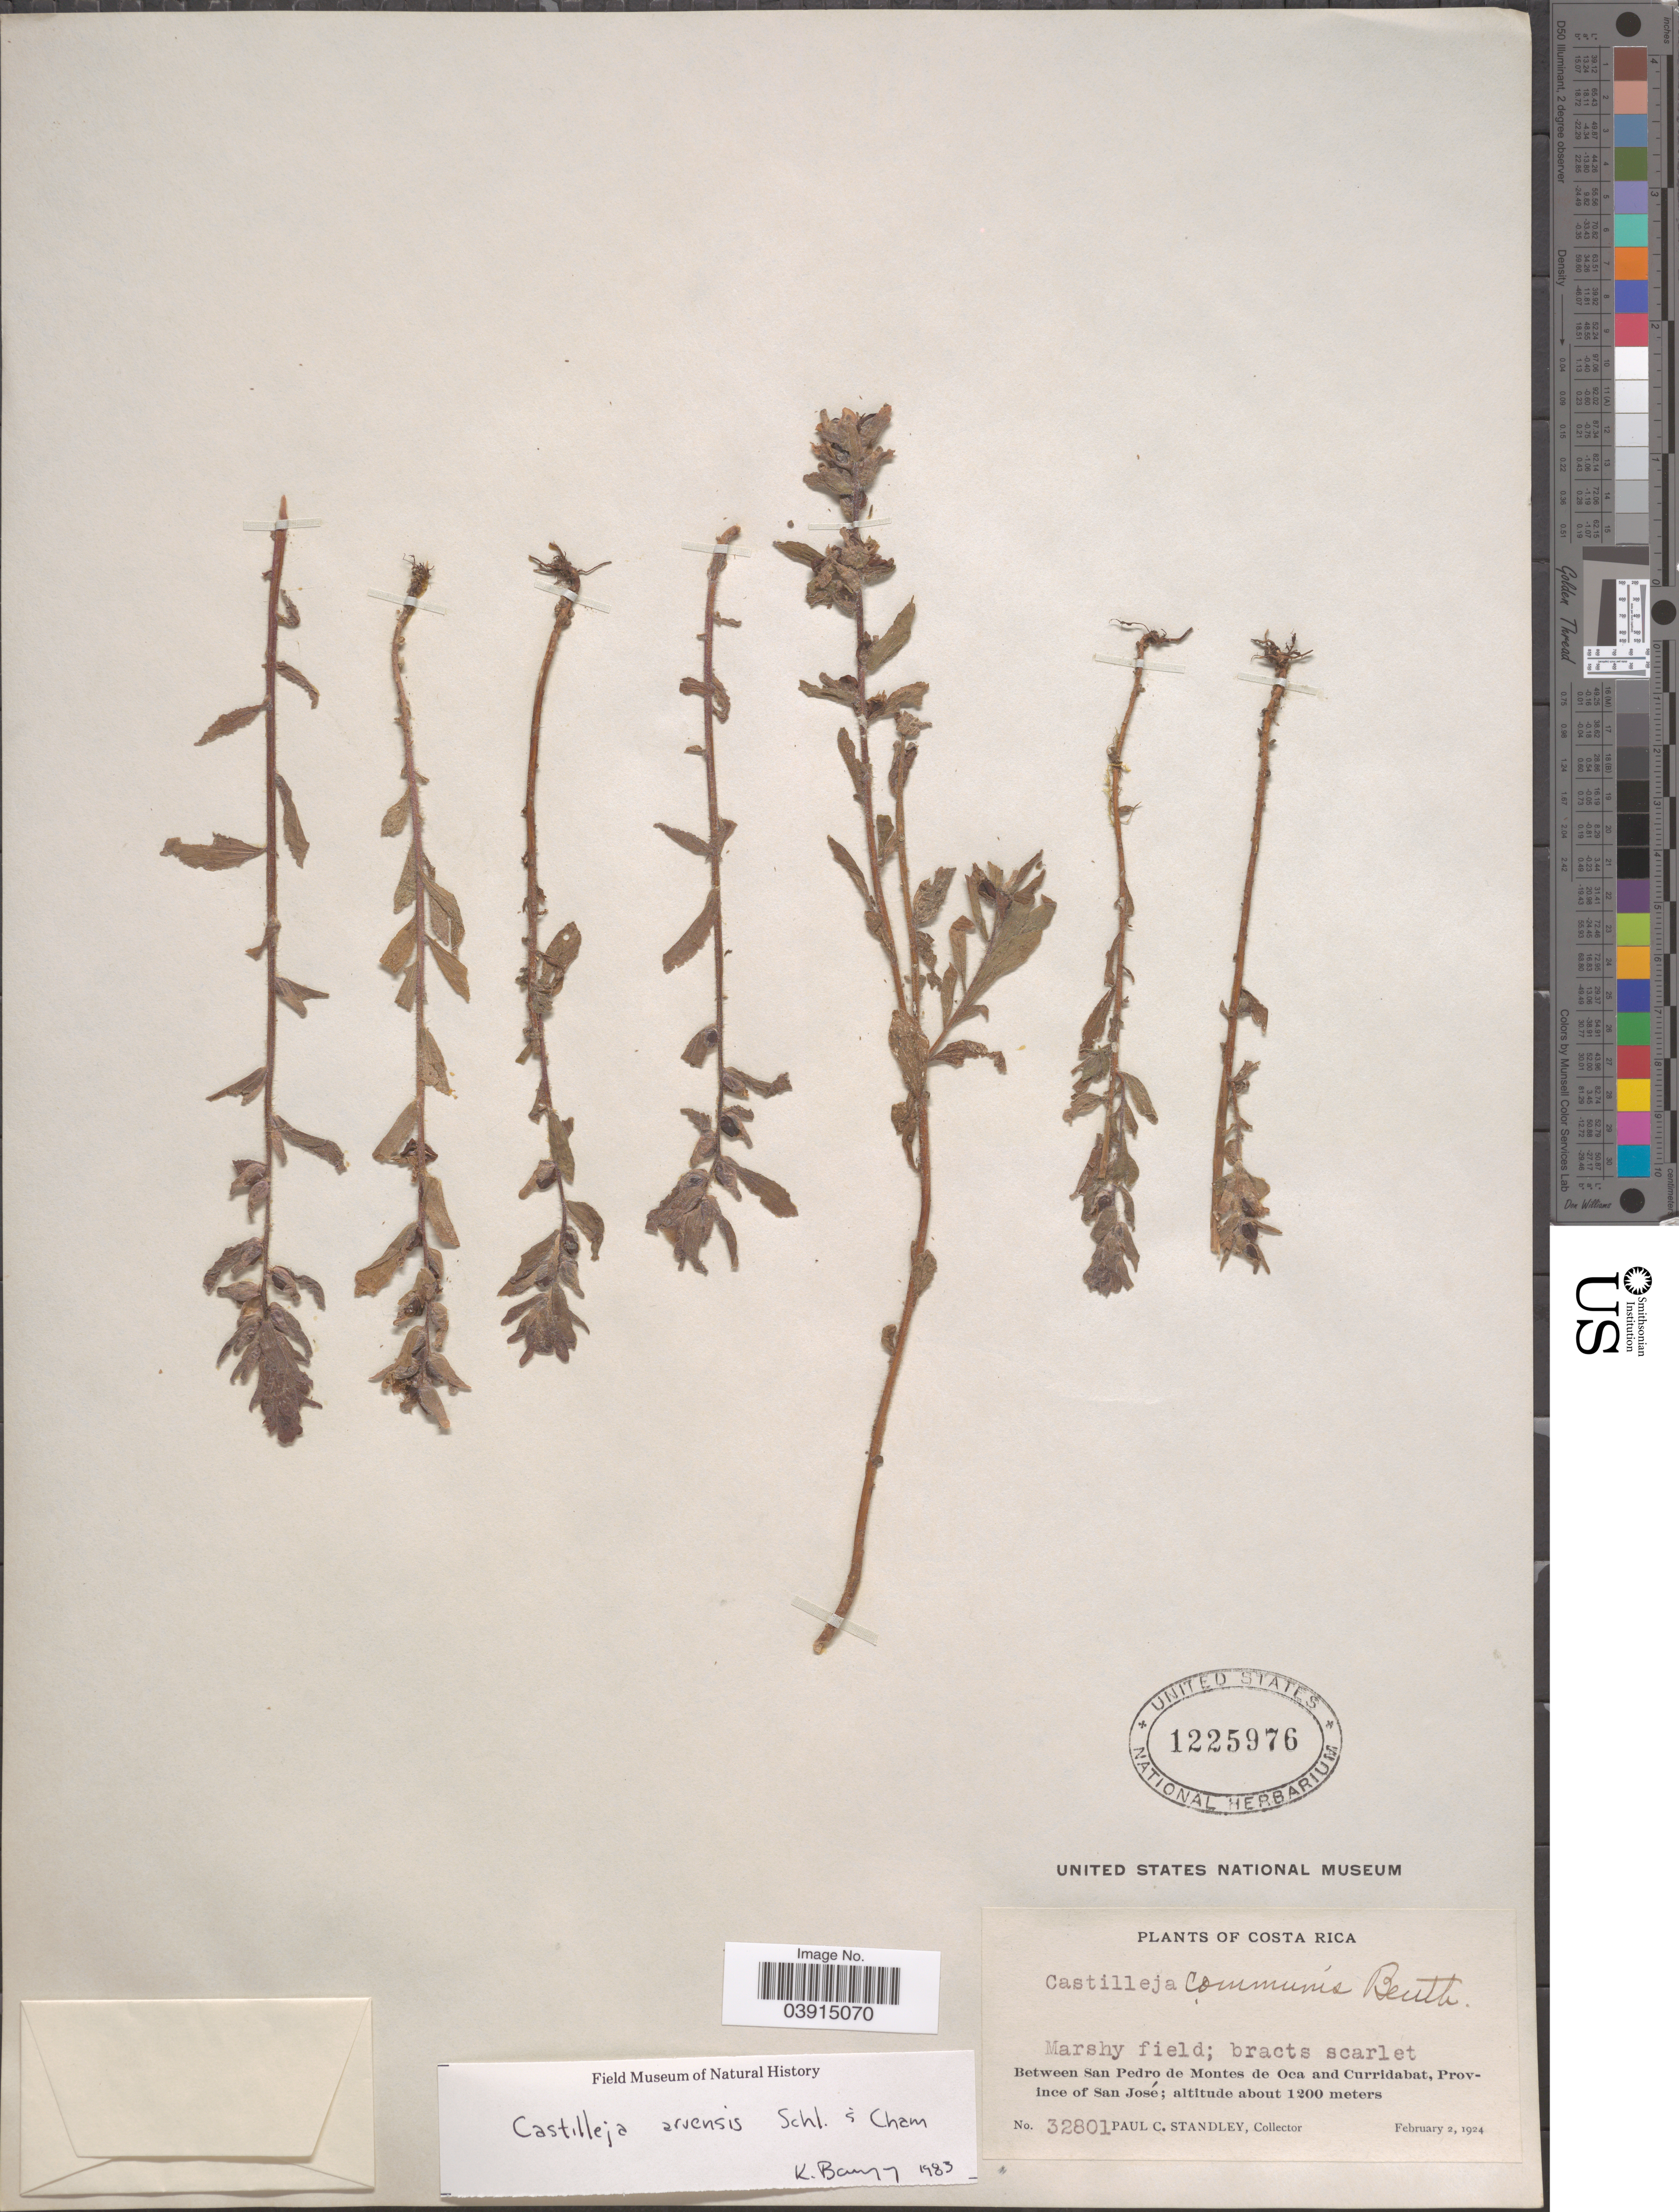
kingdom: Plantae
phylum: Tracheophyta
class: Magnoliopsida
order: Lamiales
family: Orobanchaceae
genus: Castilleja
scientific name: Castilleja arvensis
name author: Schltdl. & Cham.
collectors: P. C. Standley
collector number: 32801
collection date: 1924-02-02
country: Costa Rica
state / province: San José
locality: Marshy field; Between San Pedro de Montes de Oca and Curridabat.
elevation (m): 1200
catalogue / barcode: US 1225976